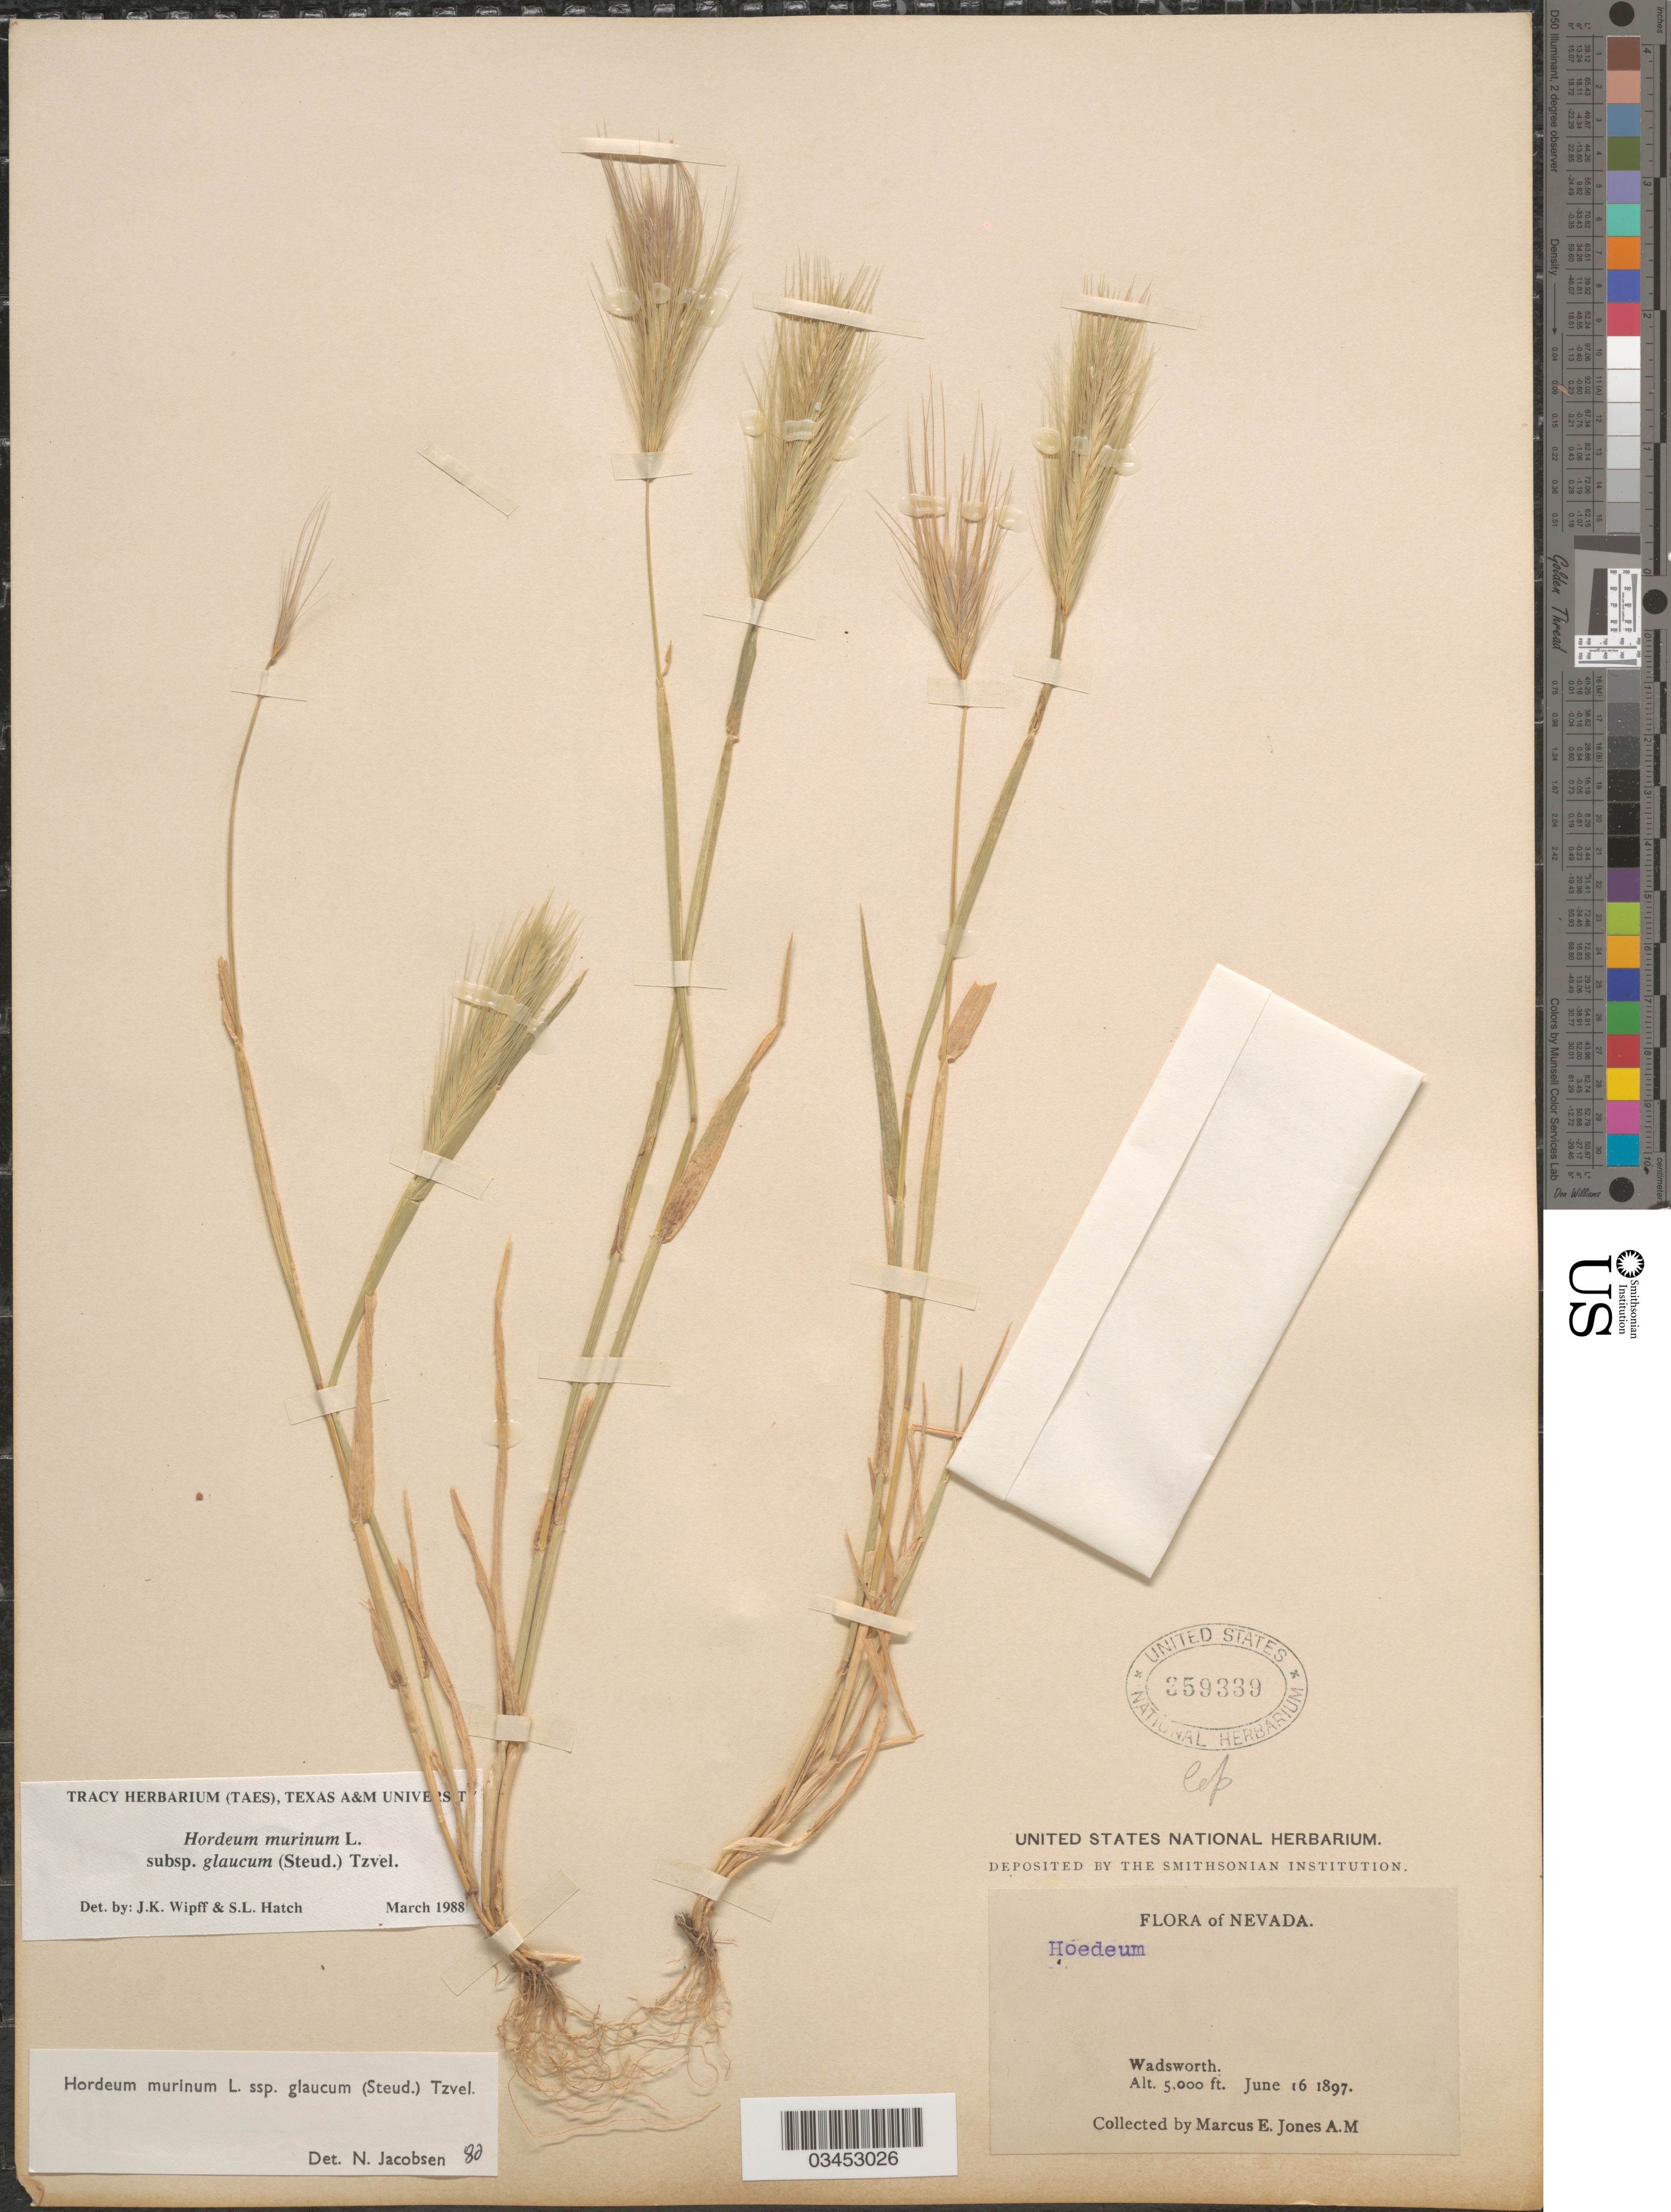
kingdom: Plantae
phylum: Tracheophyta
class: Liliopsida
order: Poales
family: Poaceae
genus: Hordeum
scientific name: Hordeum murinum subsp. glaucum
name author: (Steud.) Tzvelev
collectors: M. E. Jones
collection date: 1897-06-16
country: United States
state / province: Nevada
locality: Wadsworth.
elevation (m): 1524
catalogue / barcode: US 359339